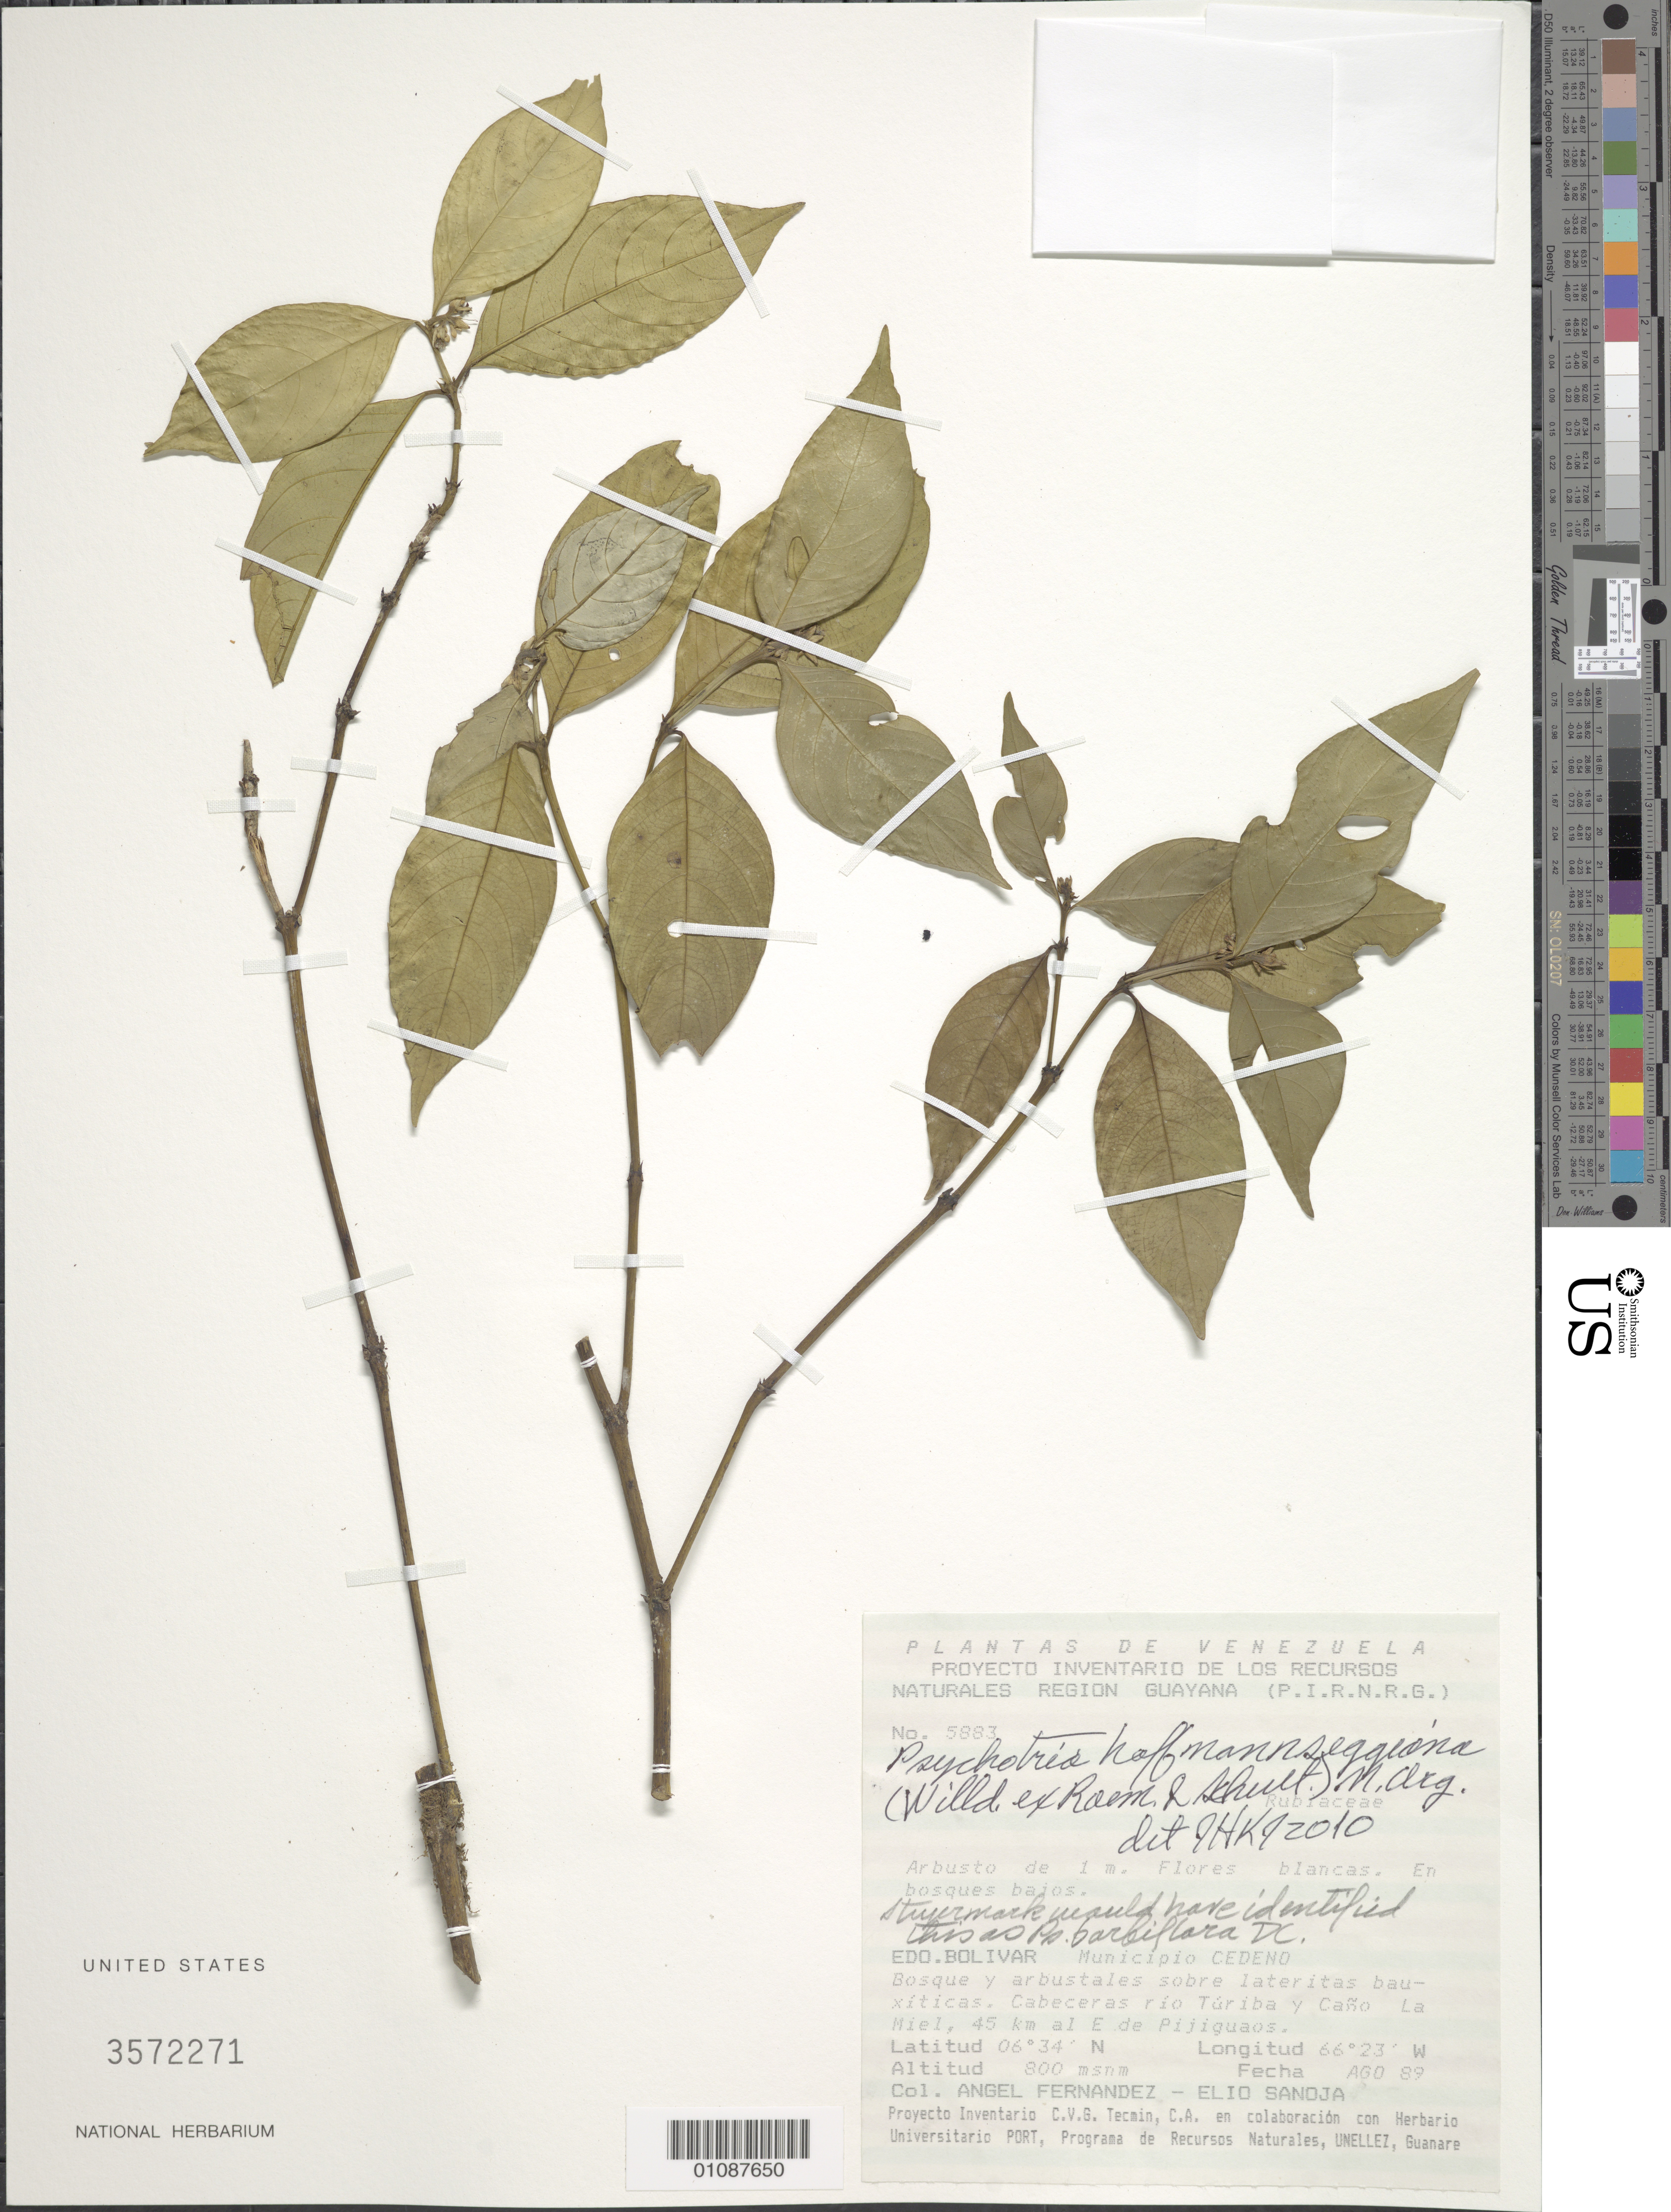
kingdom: Plantae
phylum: Tracheophyta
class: Magnoliopsida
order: Gentianales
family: Rubiaceae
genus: Psychotria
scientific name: Psychotria hoffmannseggiana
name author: (Willd. ex Roem. & Schult.) Müll. Arg.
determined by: Kirkbride, J. H.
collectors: A. Fernández & E. Sanoja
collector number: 5883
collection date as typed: Aug-89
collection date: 1989-08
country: Venezuela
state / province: Bolívar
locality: Cabeceras rio Turiba y Cano. La Miel, 45 km al E de Pijiguaos.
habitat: Bosque y arbustales sobre laterita bauxiticas. En bosques bajos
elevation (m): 800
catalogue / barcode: US 3572271